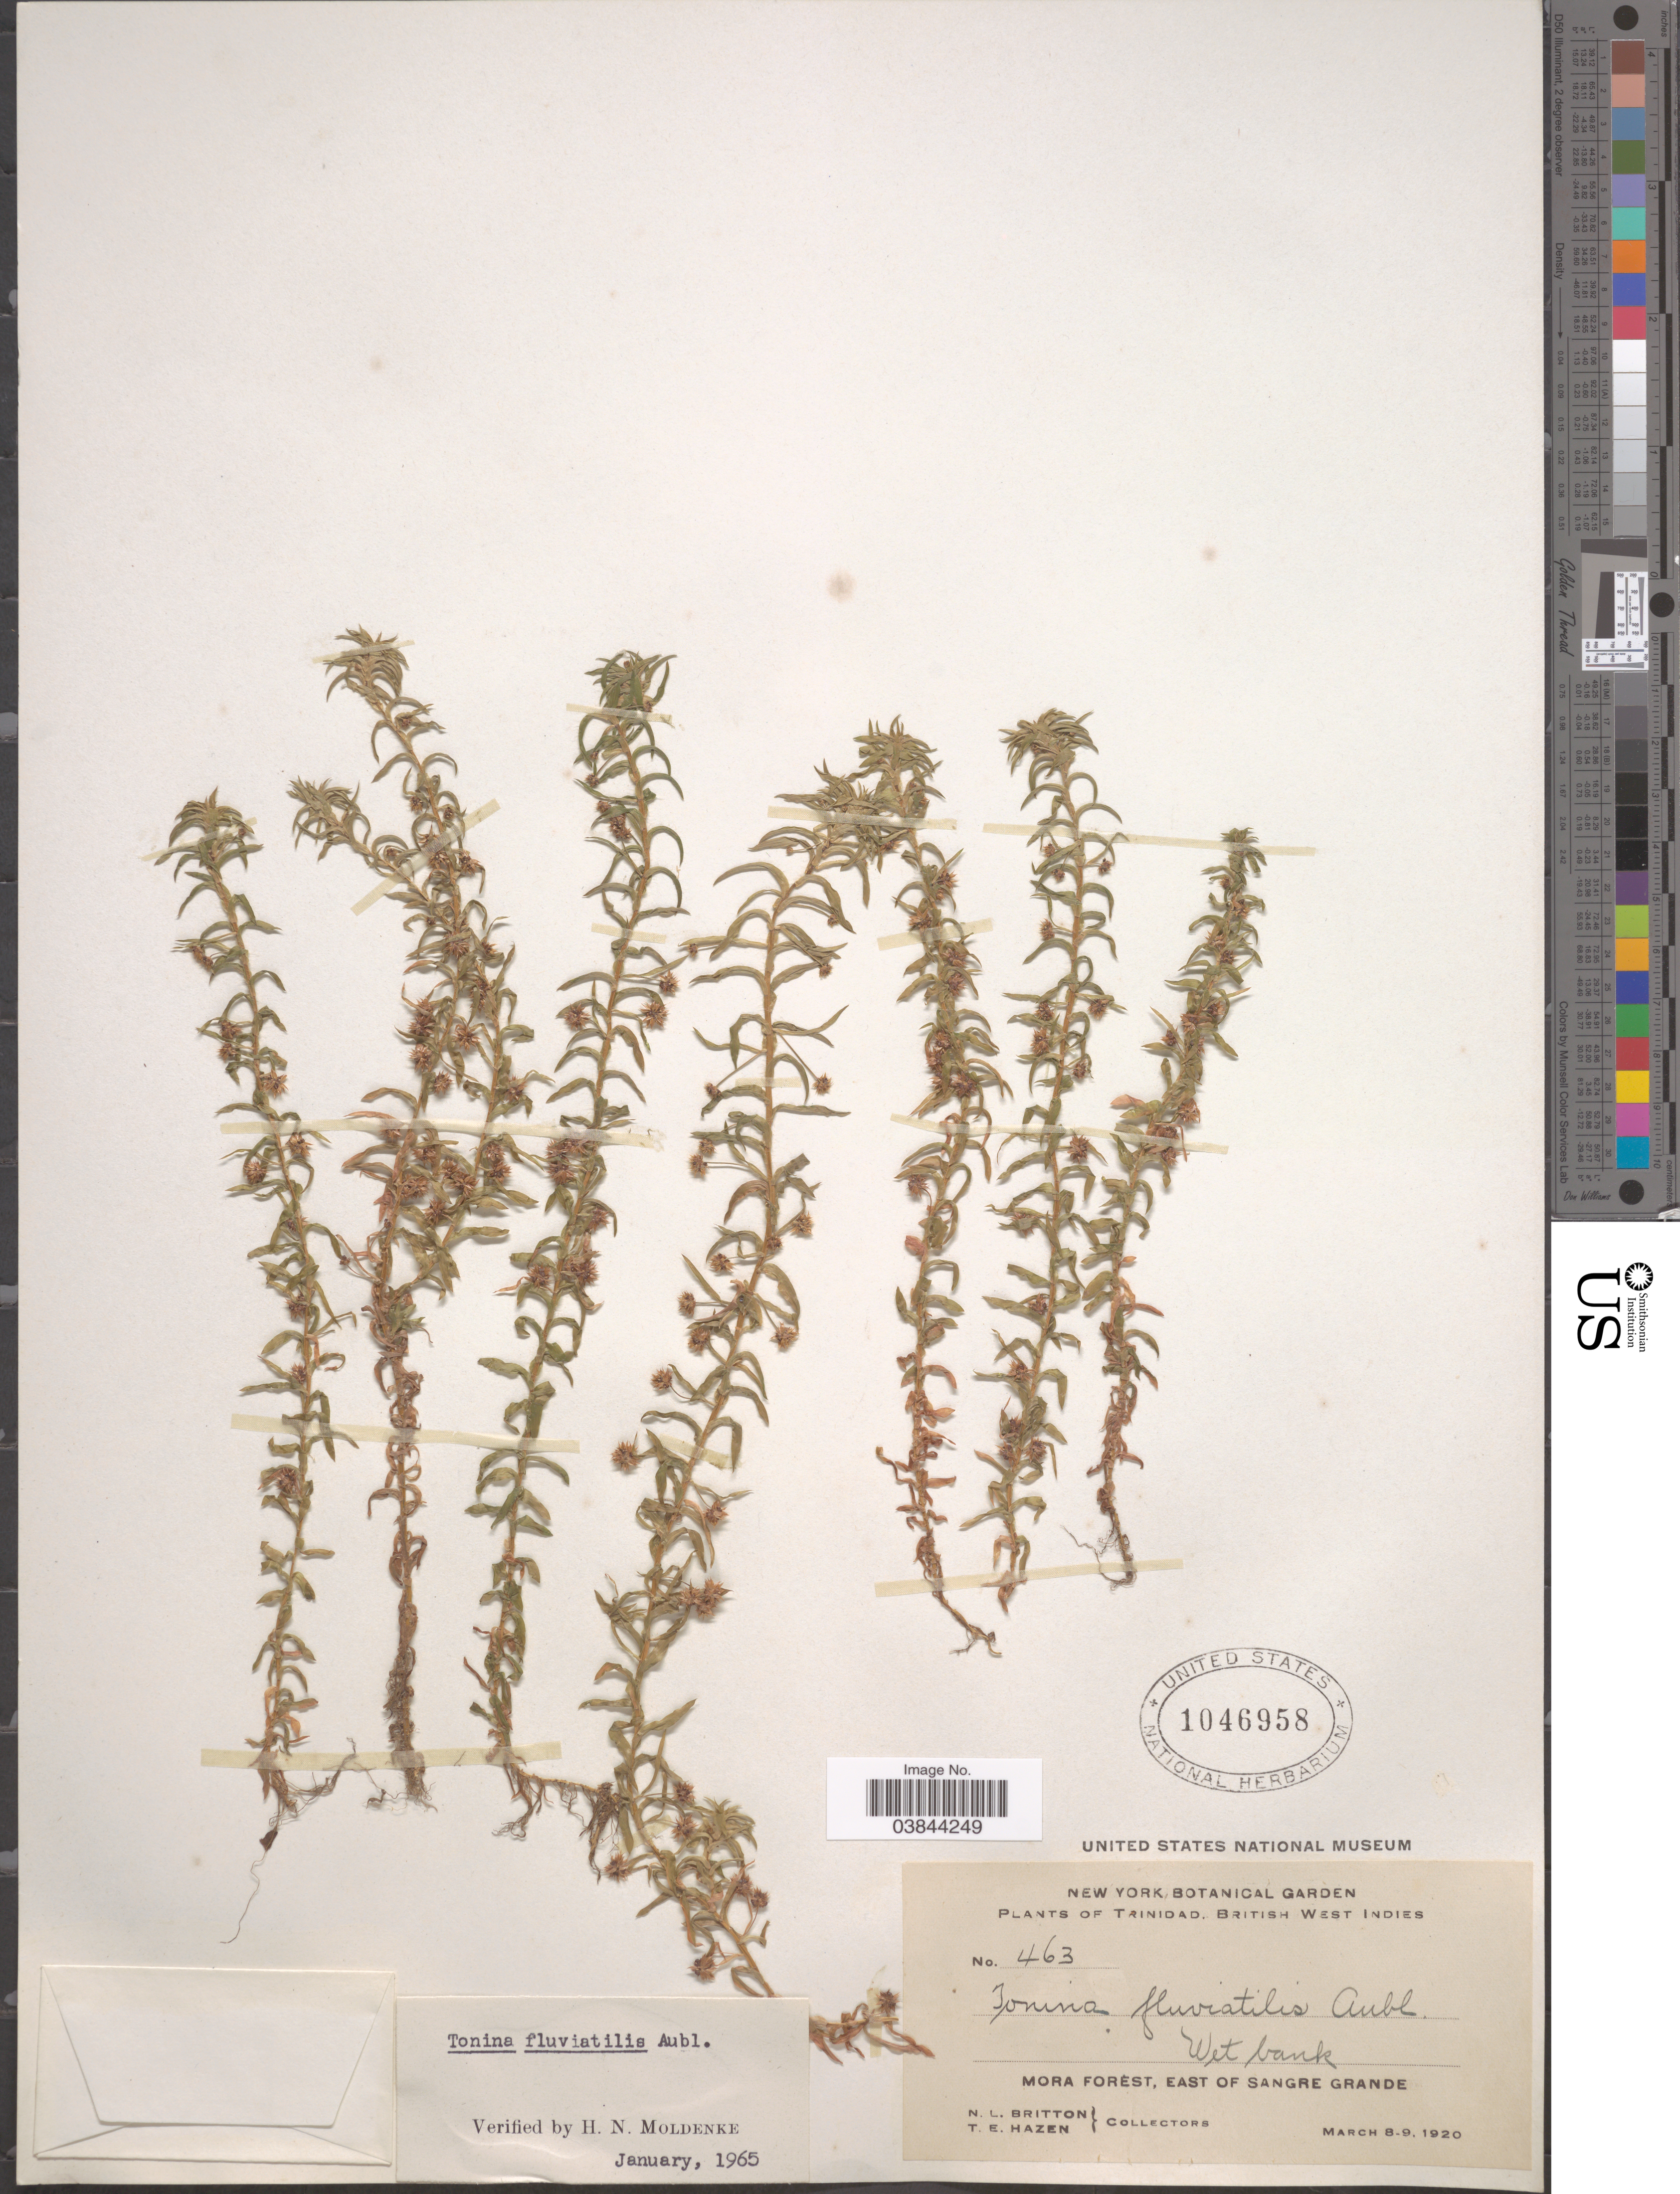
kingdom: Plantae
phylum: Tracheophyta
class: Liliopsida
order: Poales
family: Eriocaulaceae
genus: Tonina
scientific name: Tonina fluviatilis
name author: Aubl.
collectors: N. Britton & T. E. Hazen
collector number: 463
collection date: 1920-03-08/1920-03-09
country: Trinidad and Tobago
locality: Trinidad, British West Indies. Mora Forest, East of Sangre Grande.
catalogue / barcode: US 1046958